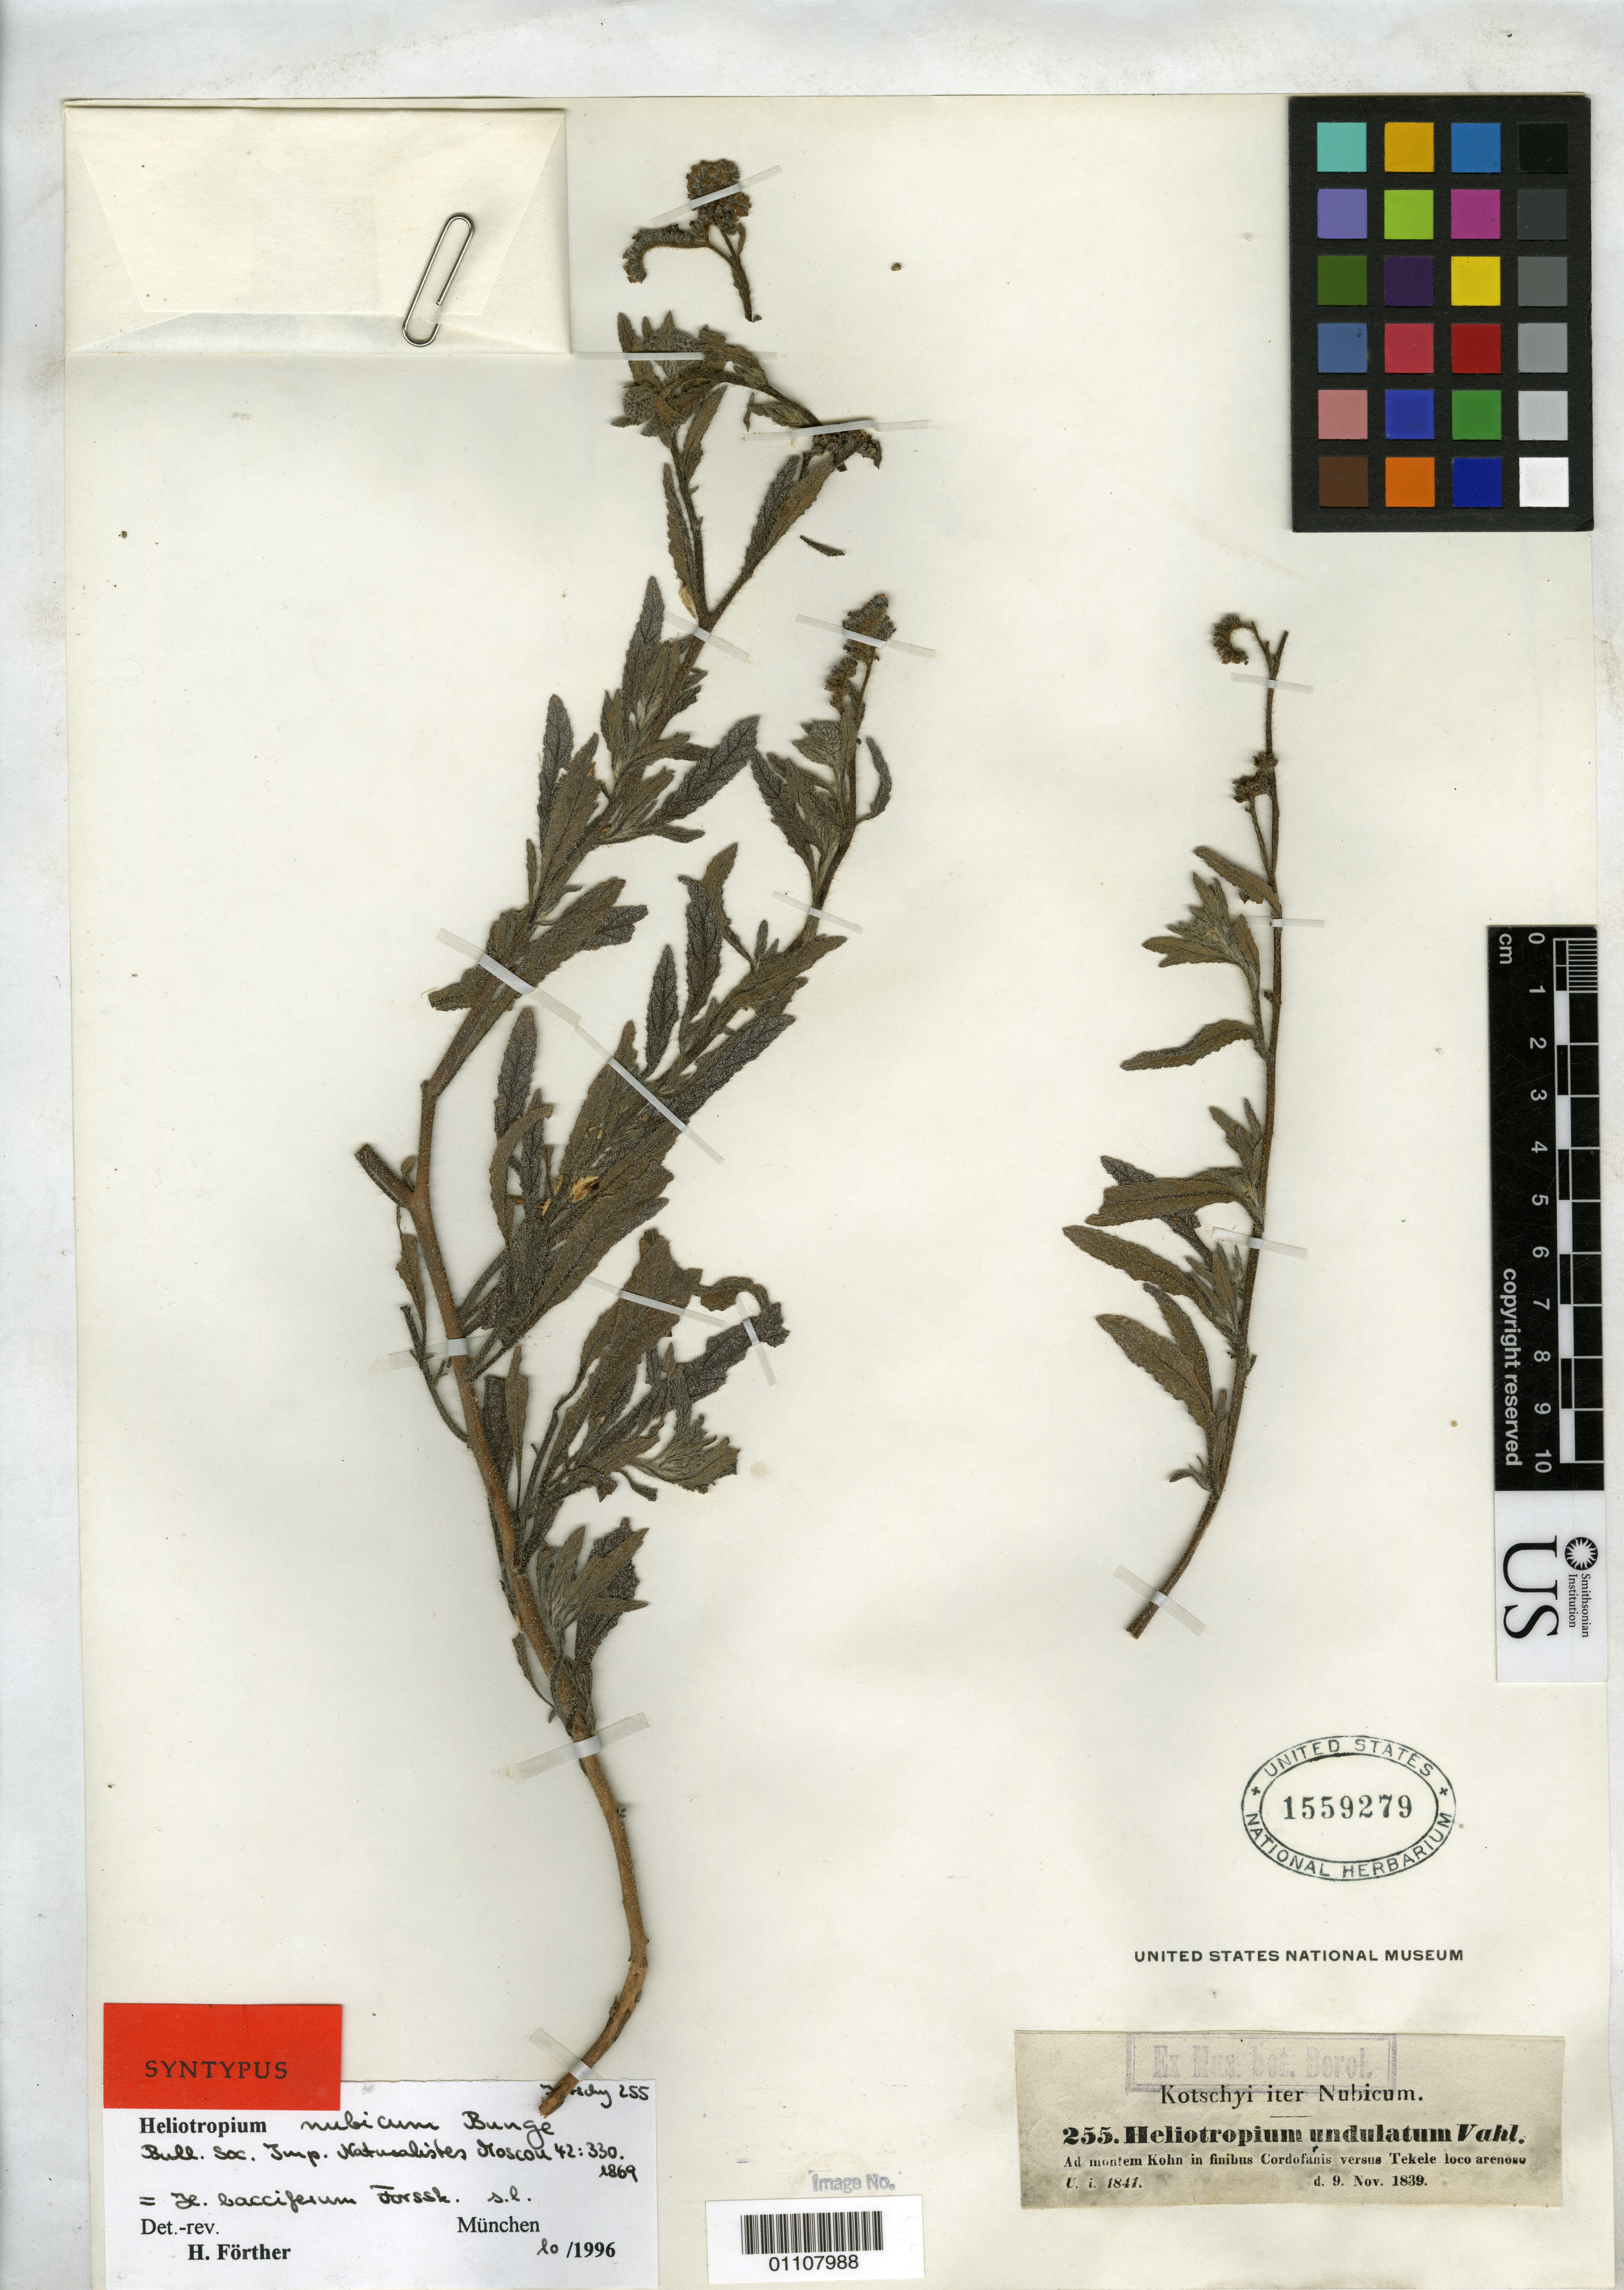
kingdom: Plantae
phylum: Tracheophyta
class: Magnoliopsida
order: Boraginales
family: Heliotropiaceae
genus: Heliotropium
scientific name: Heliotropium nubicum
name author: Bunge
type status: Syntype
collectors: K. G. Kotschy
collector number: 255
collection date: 1839-11-09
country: Sudan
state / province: Ġharb Kurdufān / Janūb Kurdufān / Shamāl Kurdufān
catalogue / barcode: US 1559279